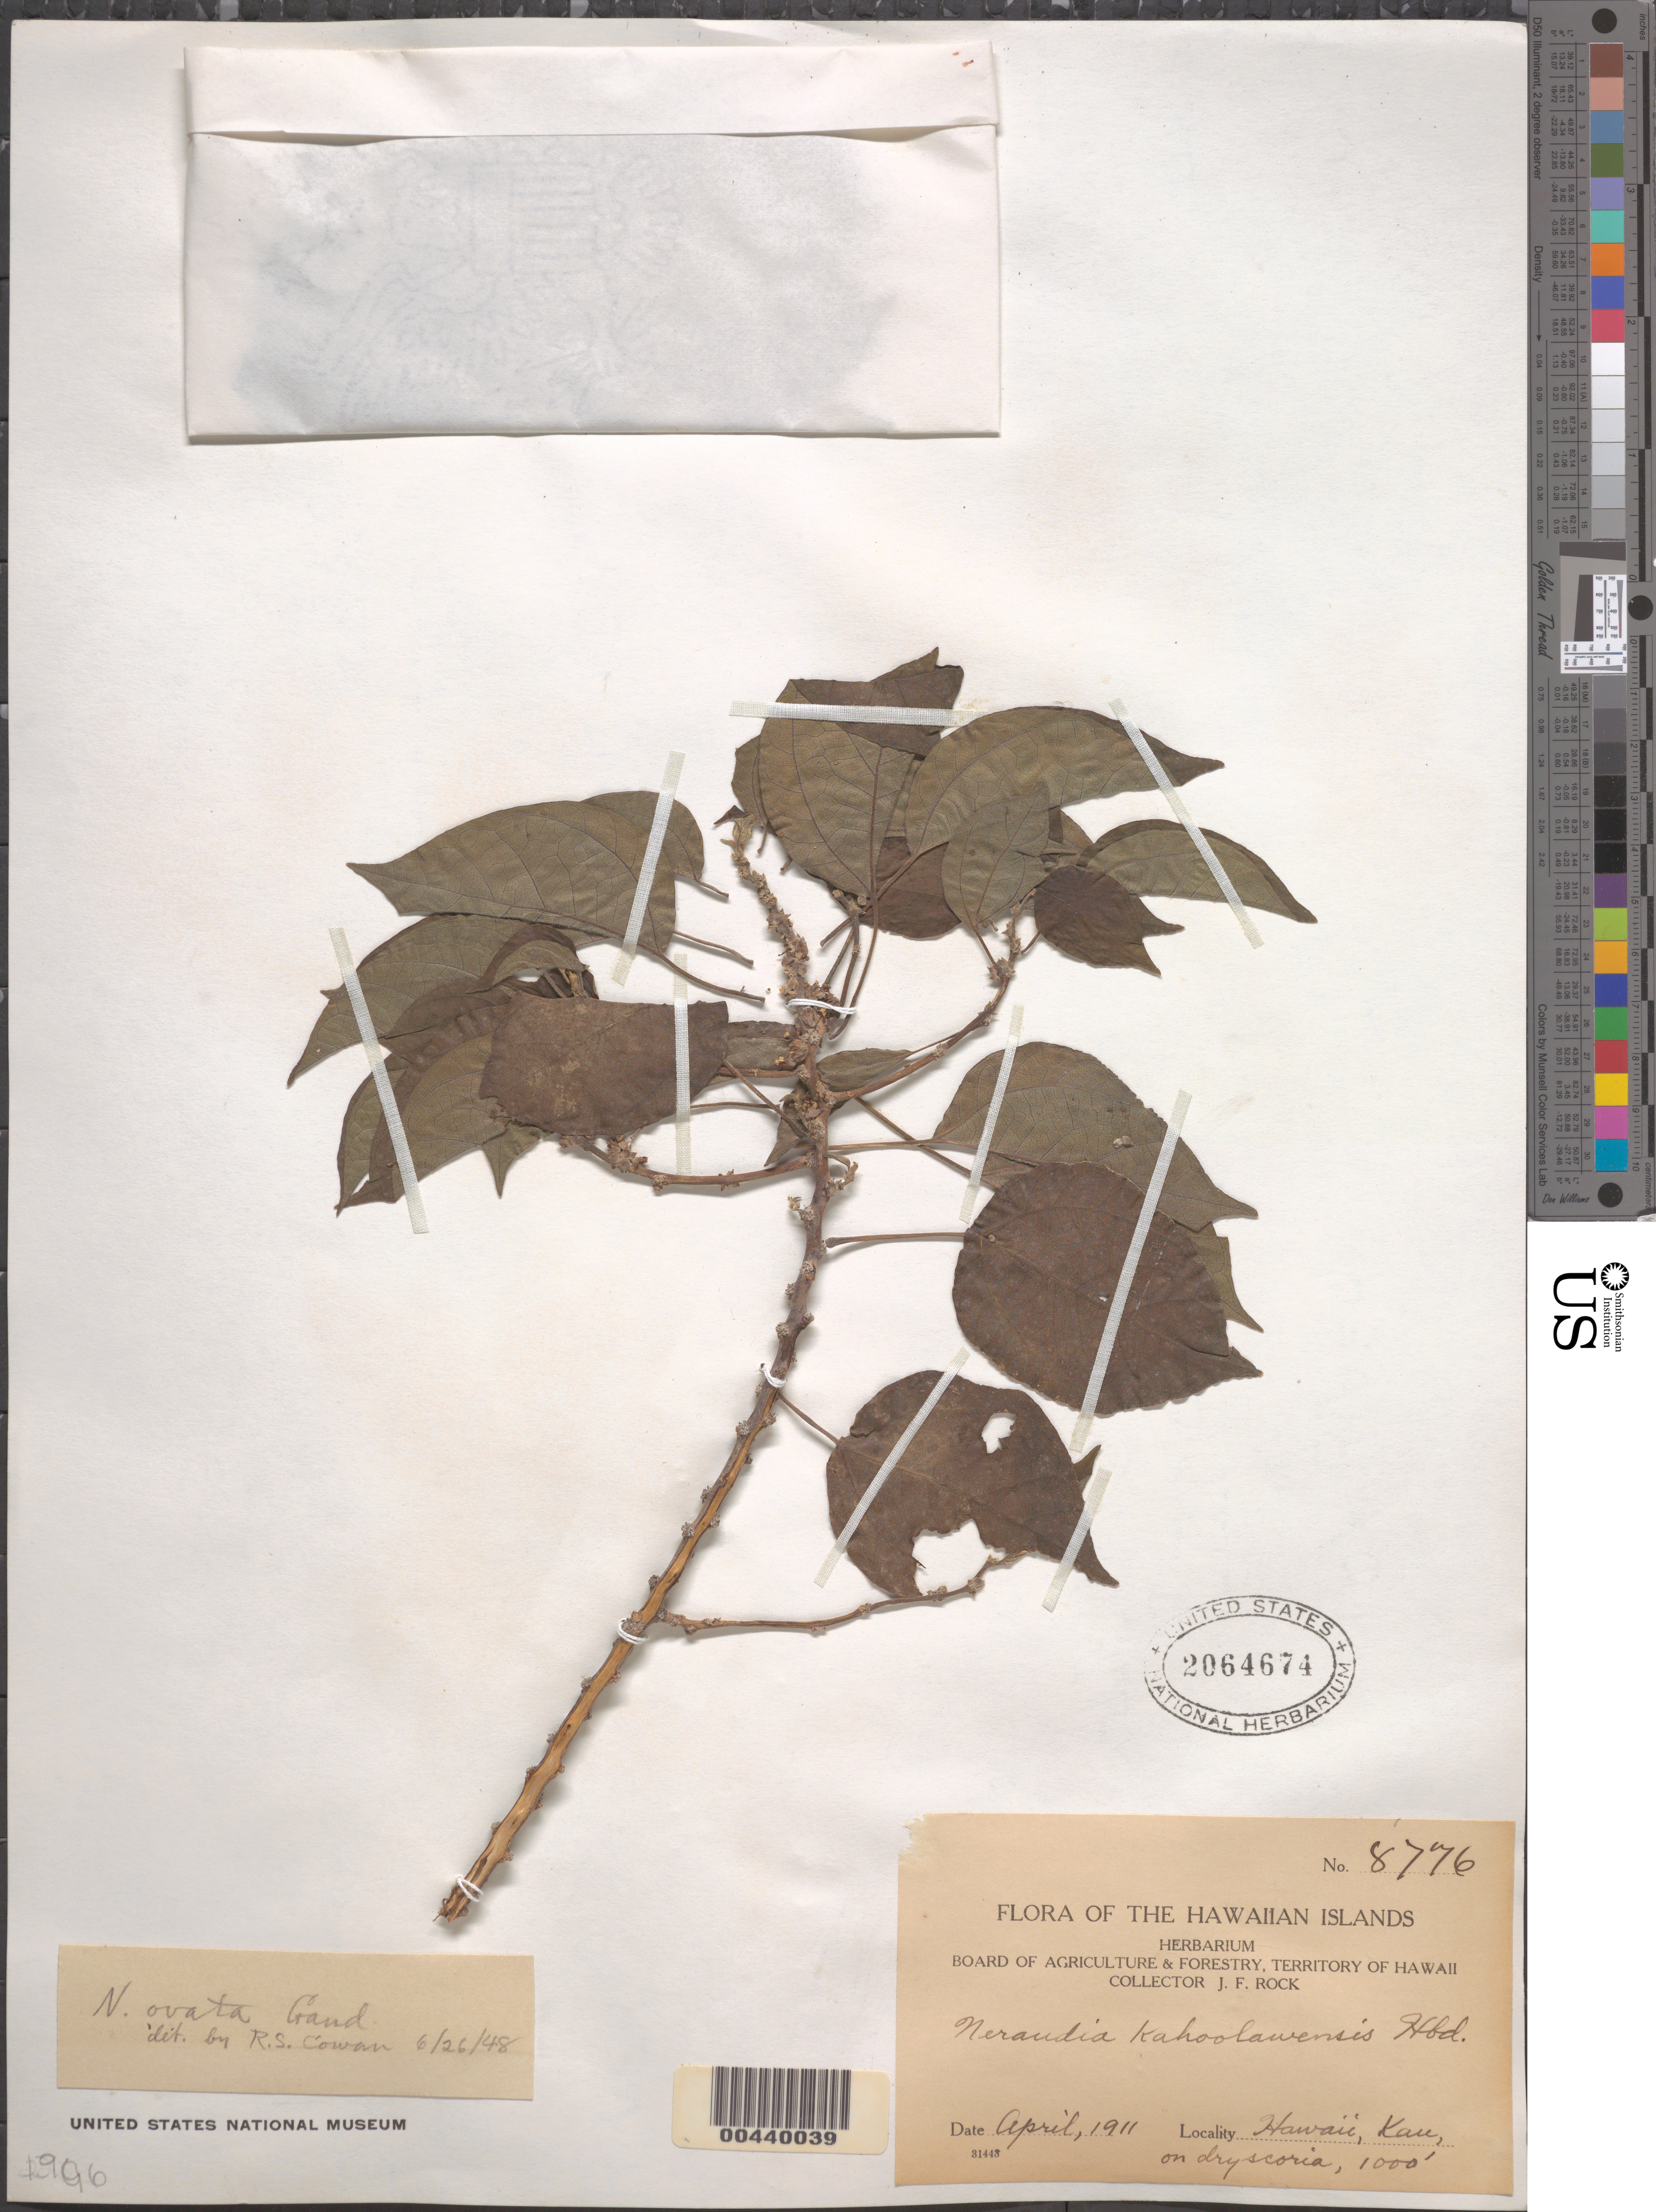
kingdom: Plantae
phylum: Tracheophyta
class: Magnoliopsida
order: Rosales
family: Urticaceae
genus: Neraudia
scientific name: Neraudia ovata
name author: Gaudich.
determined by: Cowan, R. S.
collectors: J. F. Rock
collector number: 8776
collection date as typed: Apr 1911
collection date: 1911-04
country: United States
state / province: Hawaii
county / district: Kauai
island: Kaua'i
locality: Kau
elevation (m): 305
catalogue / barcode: US 2064674